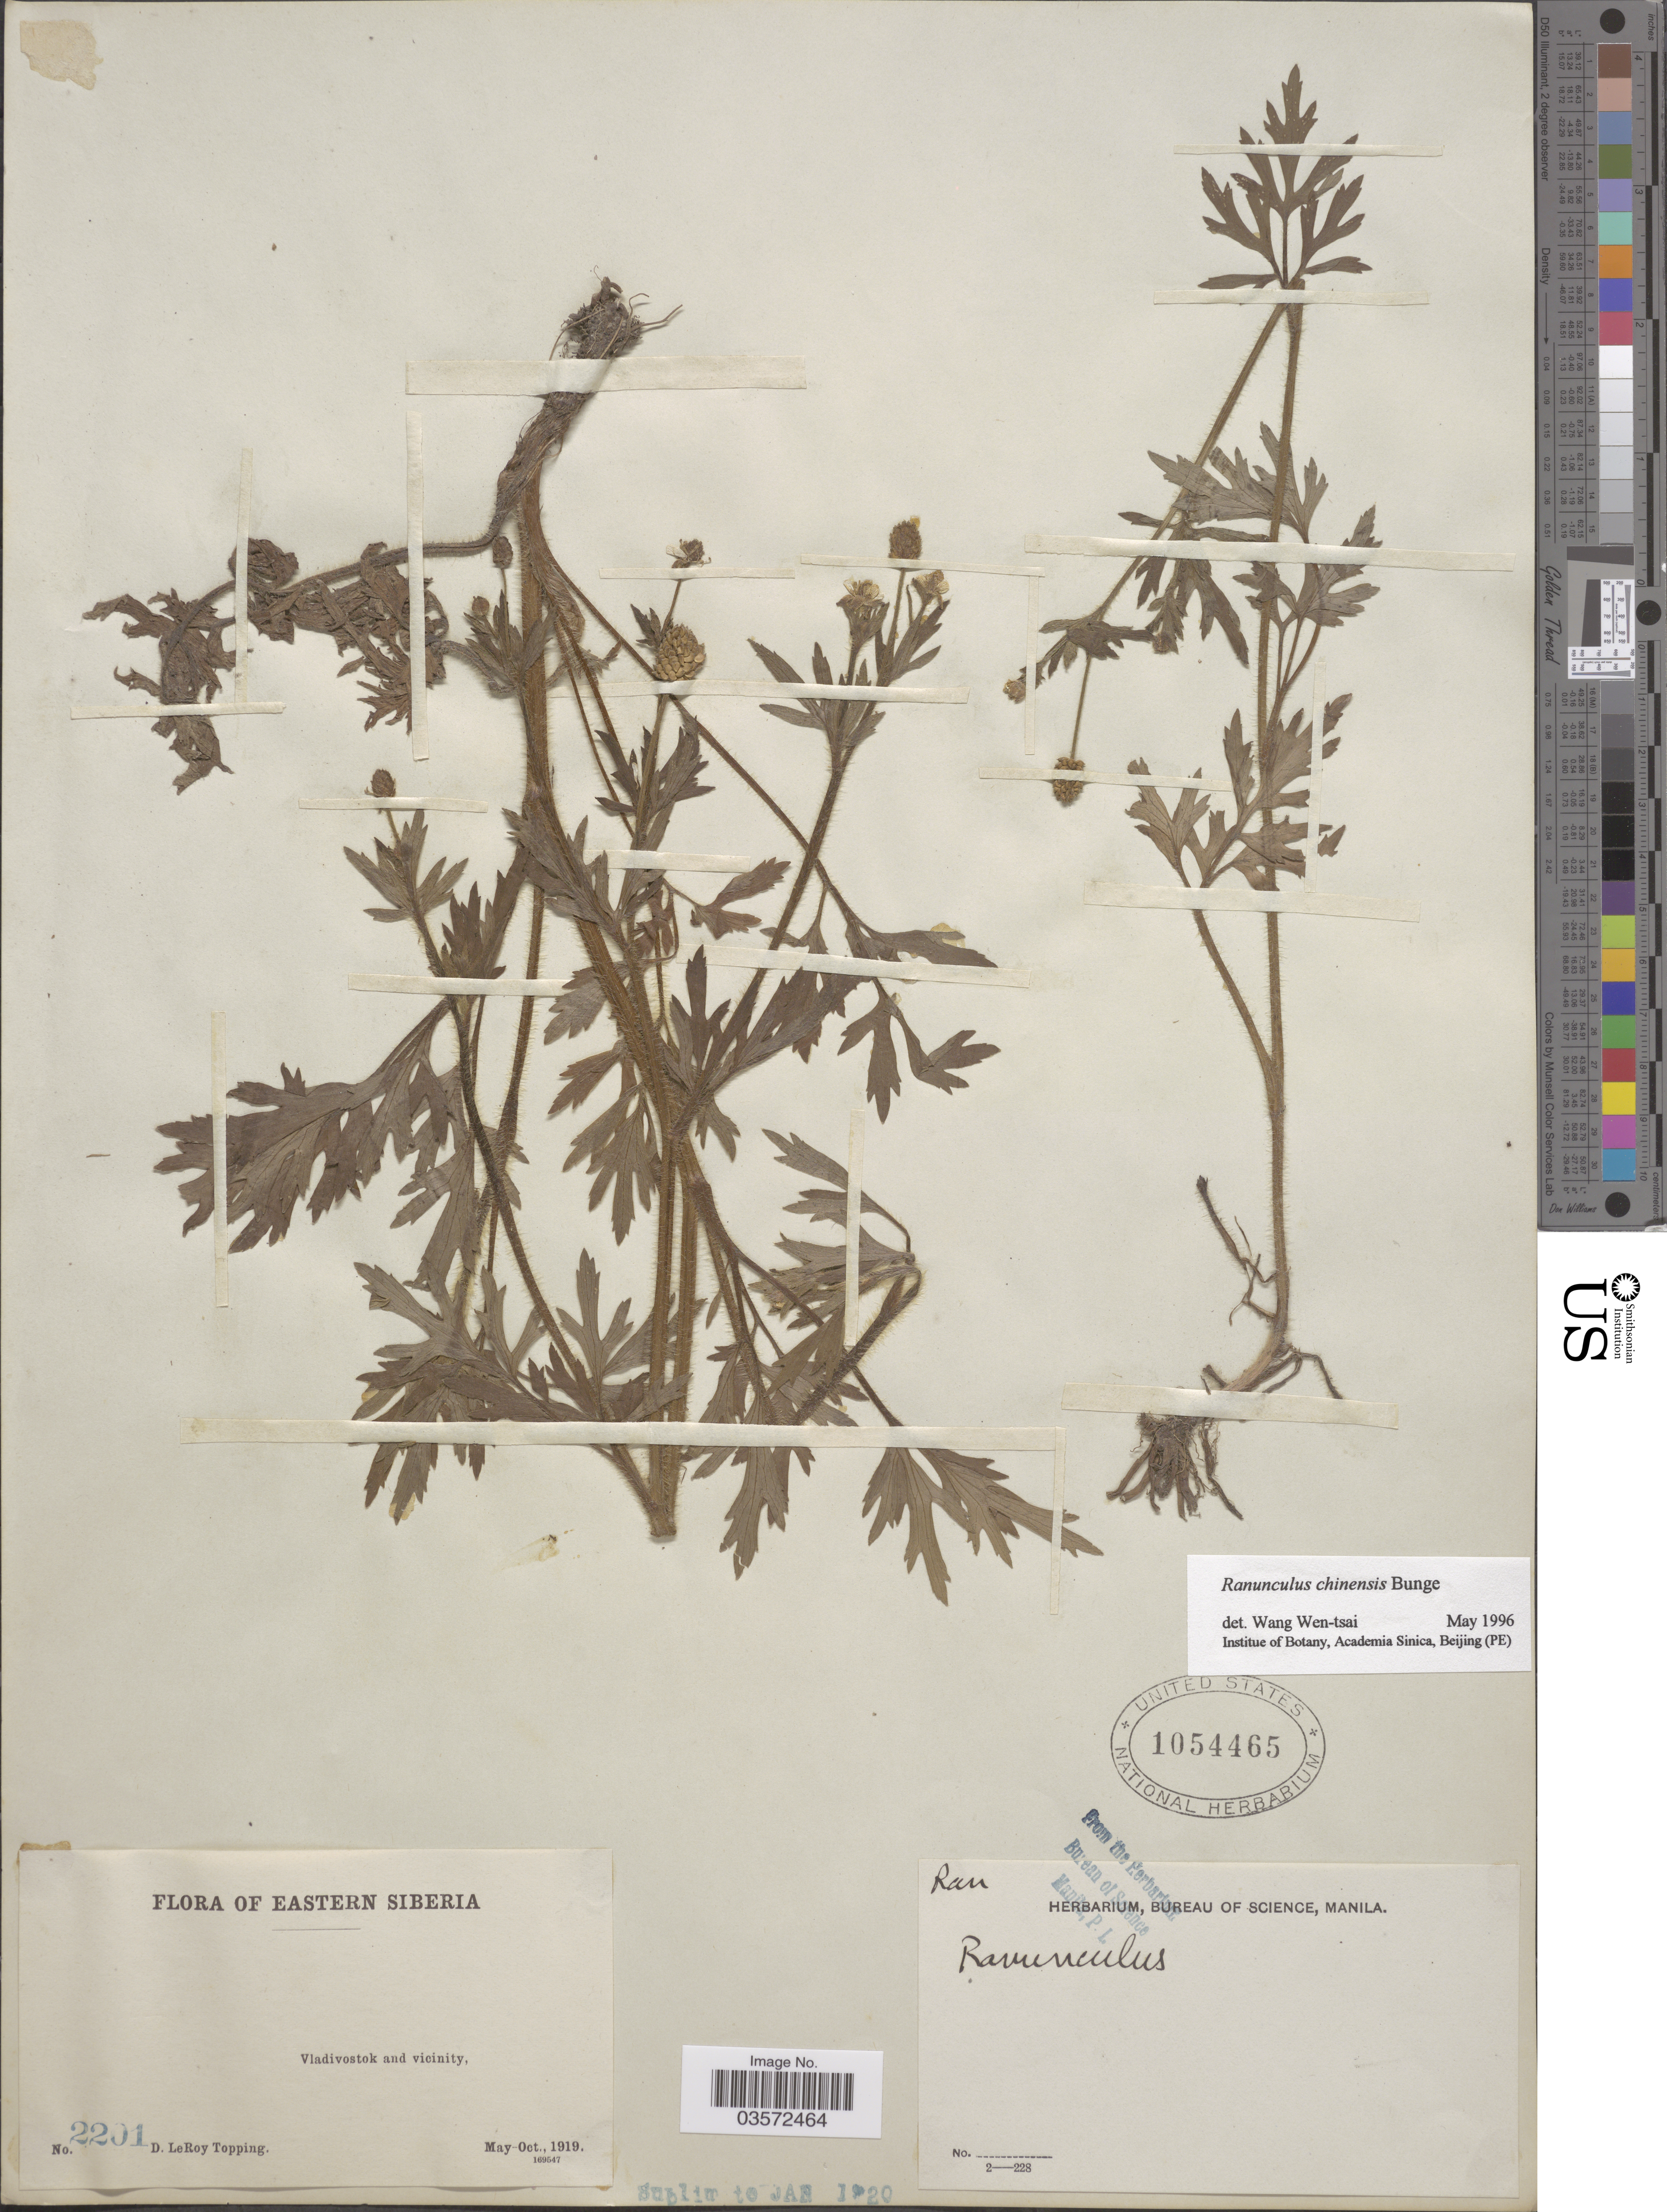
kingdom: Plantae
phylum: Tracheophyta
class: Magnoliopsida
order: Ranunculales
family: Ranunculaceae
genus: Ranunculus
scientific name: Ranunculus chinensis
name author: Bunge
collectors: D. L. Topping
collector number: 2201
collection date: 1919-05/1919-10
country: Russian Federation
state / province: Primorsky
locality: Eastern Siberia, Vladivostok and vicinity.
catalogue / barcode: US 1054465